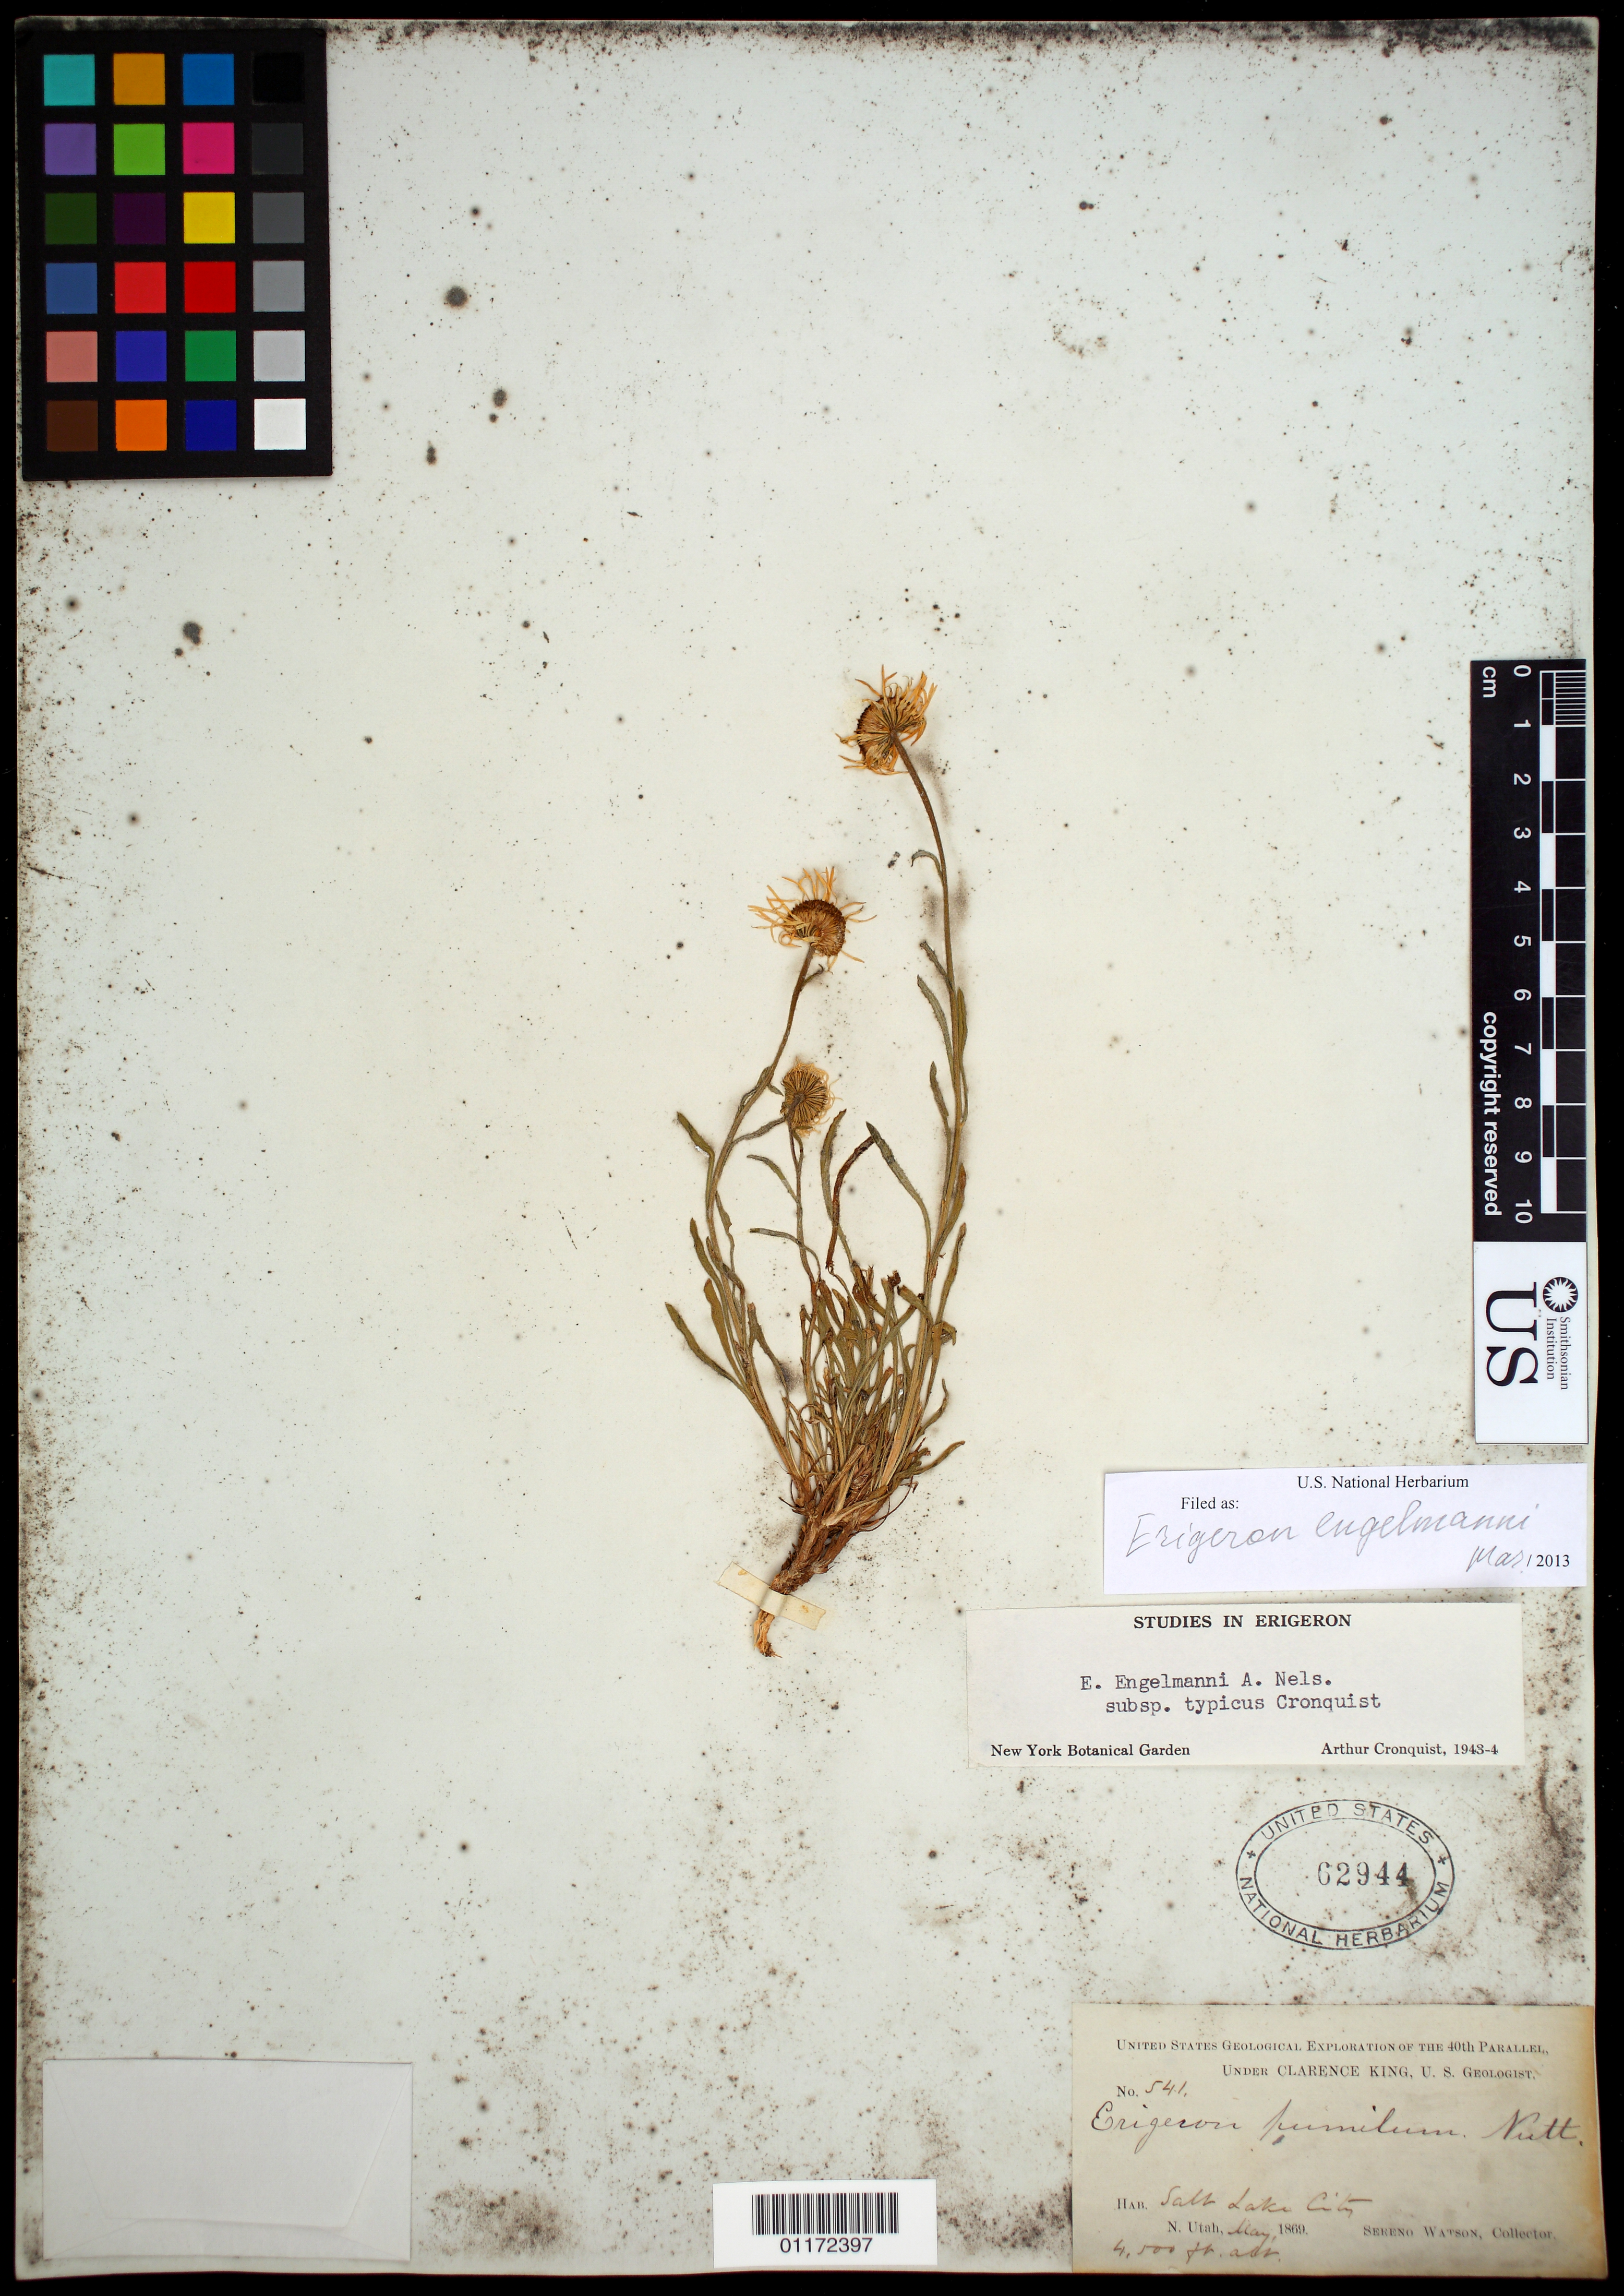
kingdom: Plantae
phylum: Tracheophyta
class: Magnoliopsida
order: Asterales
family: Asteraceae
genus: Erigeron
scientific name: Erigeron engelmannii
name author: A. Nelson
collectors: S. Watson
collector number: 541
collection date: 1869-05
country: United States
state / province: Utah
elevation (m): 1372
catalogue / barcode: US 62944